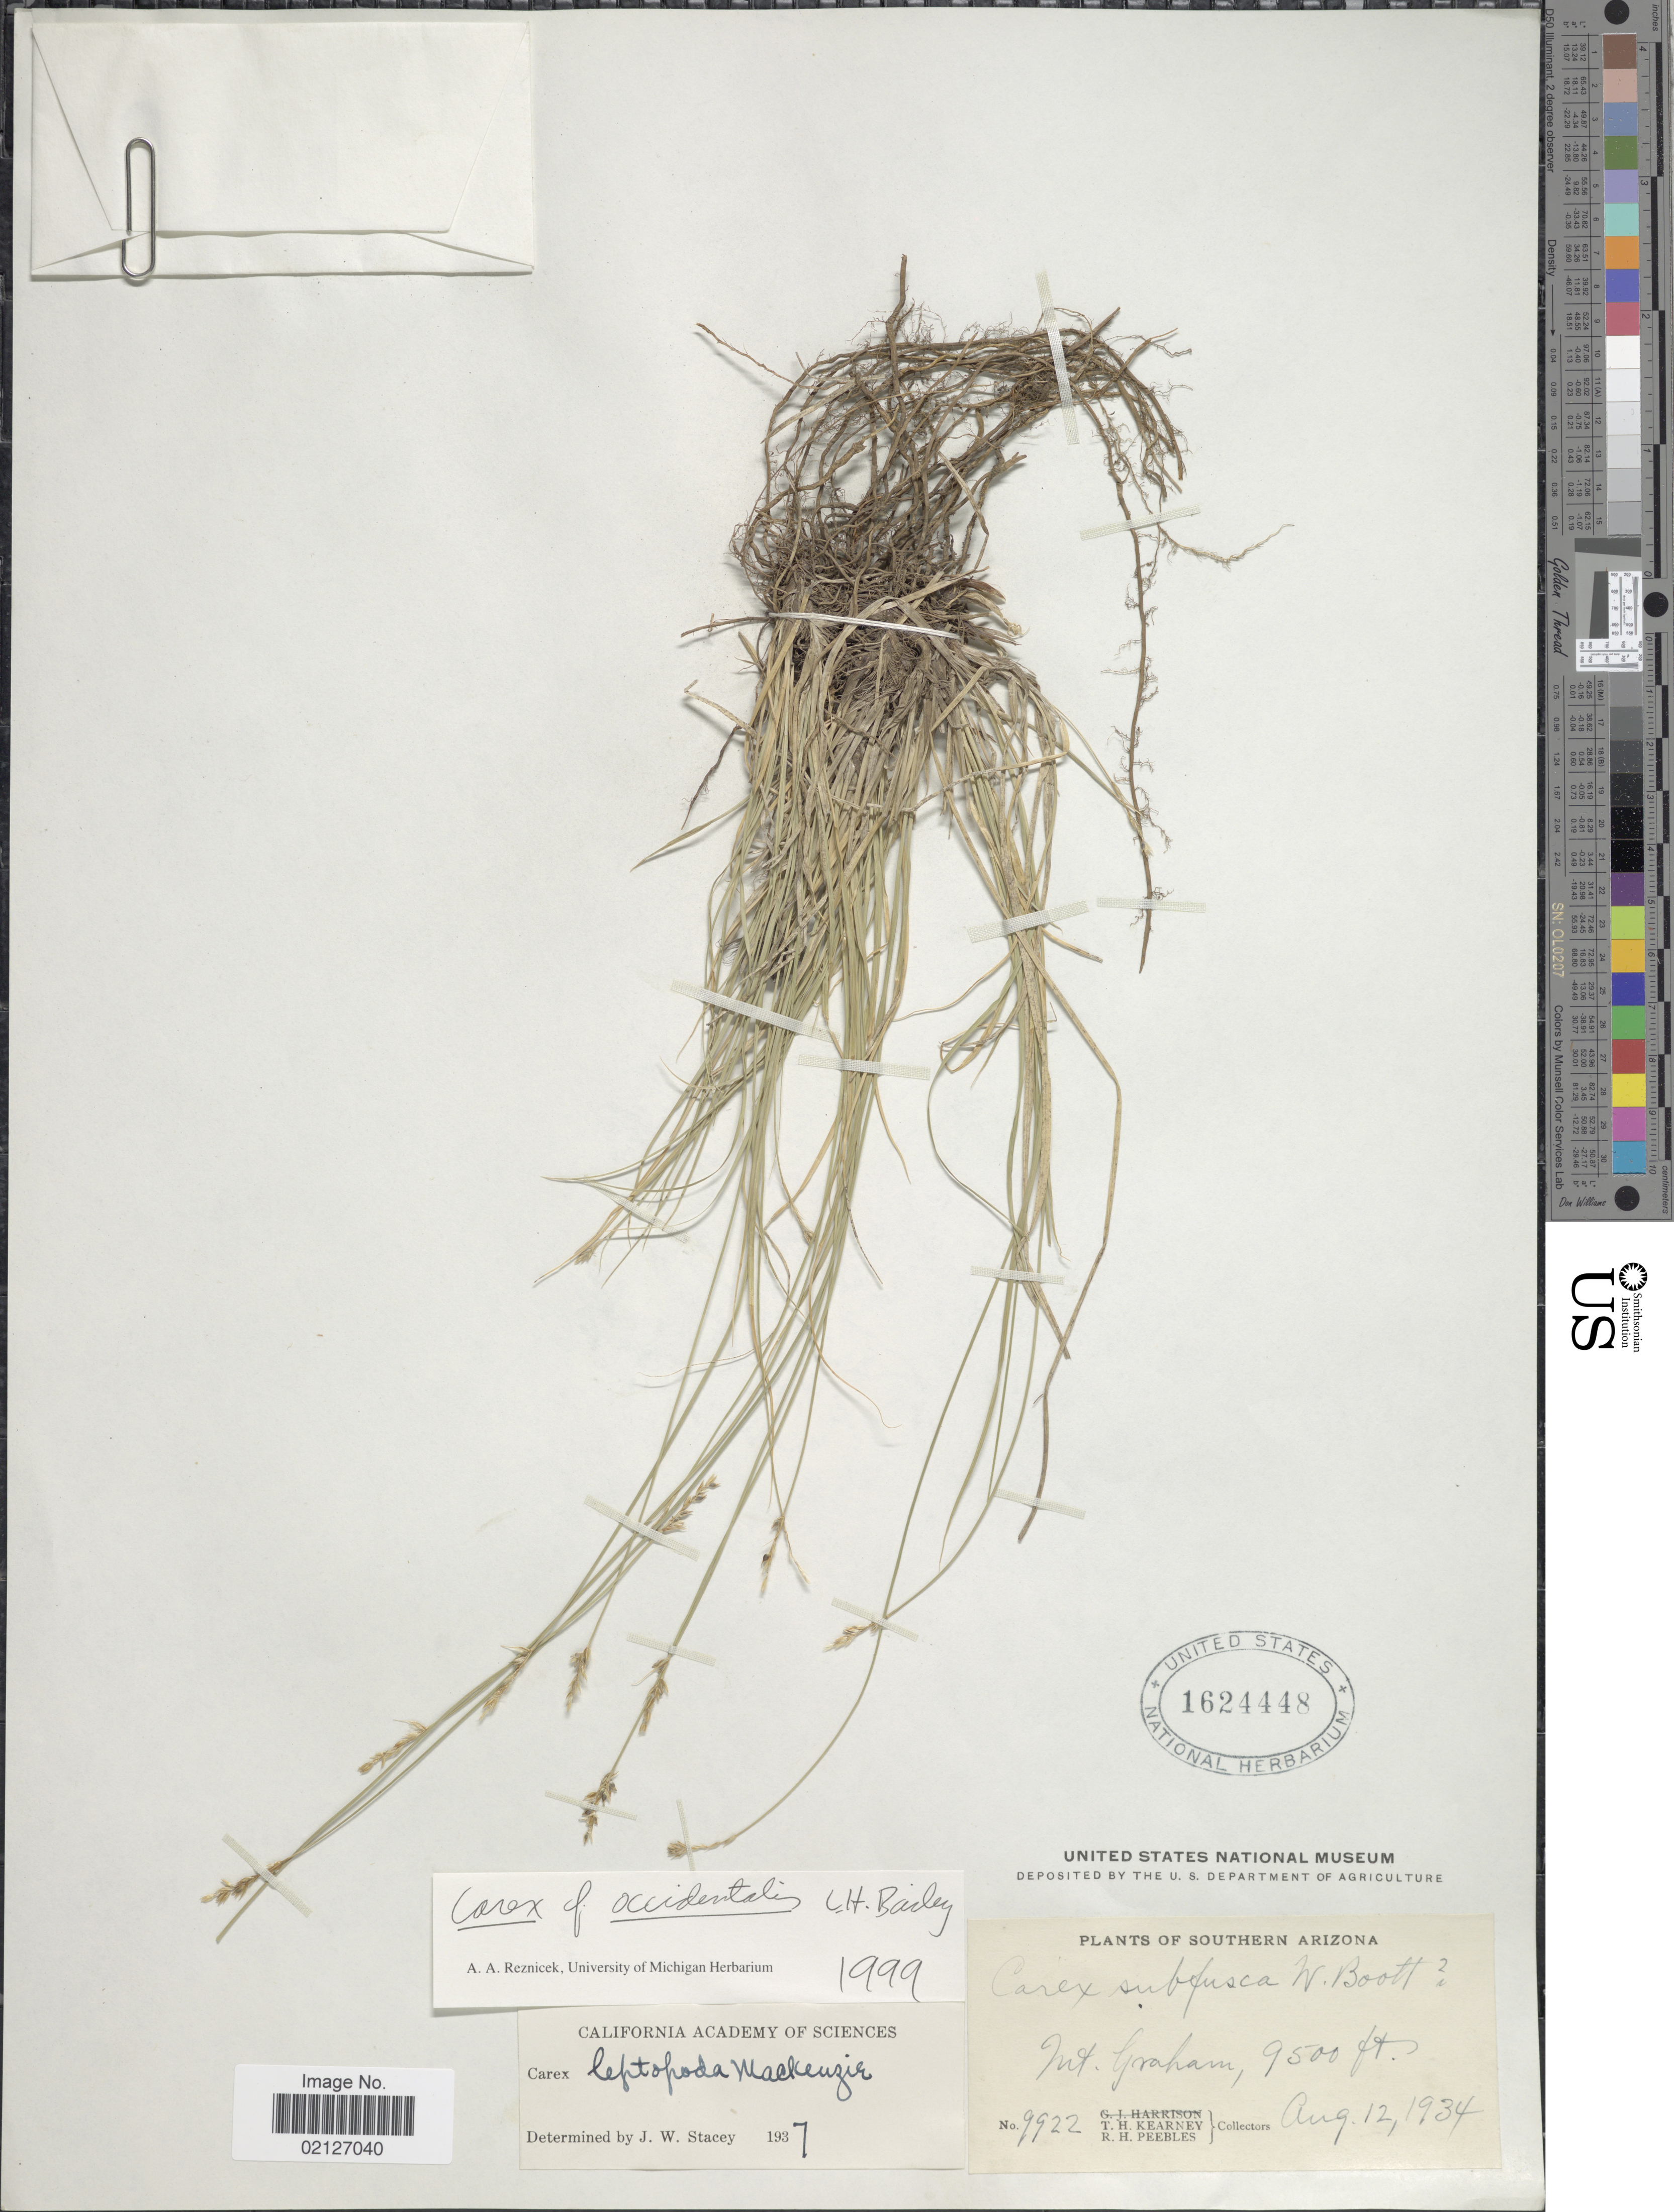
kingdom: Plantae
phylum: Tracheophyta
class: Liliopsida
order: Poales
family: Cyperaceae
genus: Carex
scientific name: Carex occidentalis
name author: L.H. Bailey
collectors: T. H. Kearney & R. H. Peebles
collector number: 9922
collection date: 1934-08-12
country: United States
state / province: Arizona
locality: Southern Arizona, Mt. Graham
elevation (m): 2896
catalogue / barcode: US 1624448